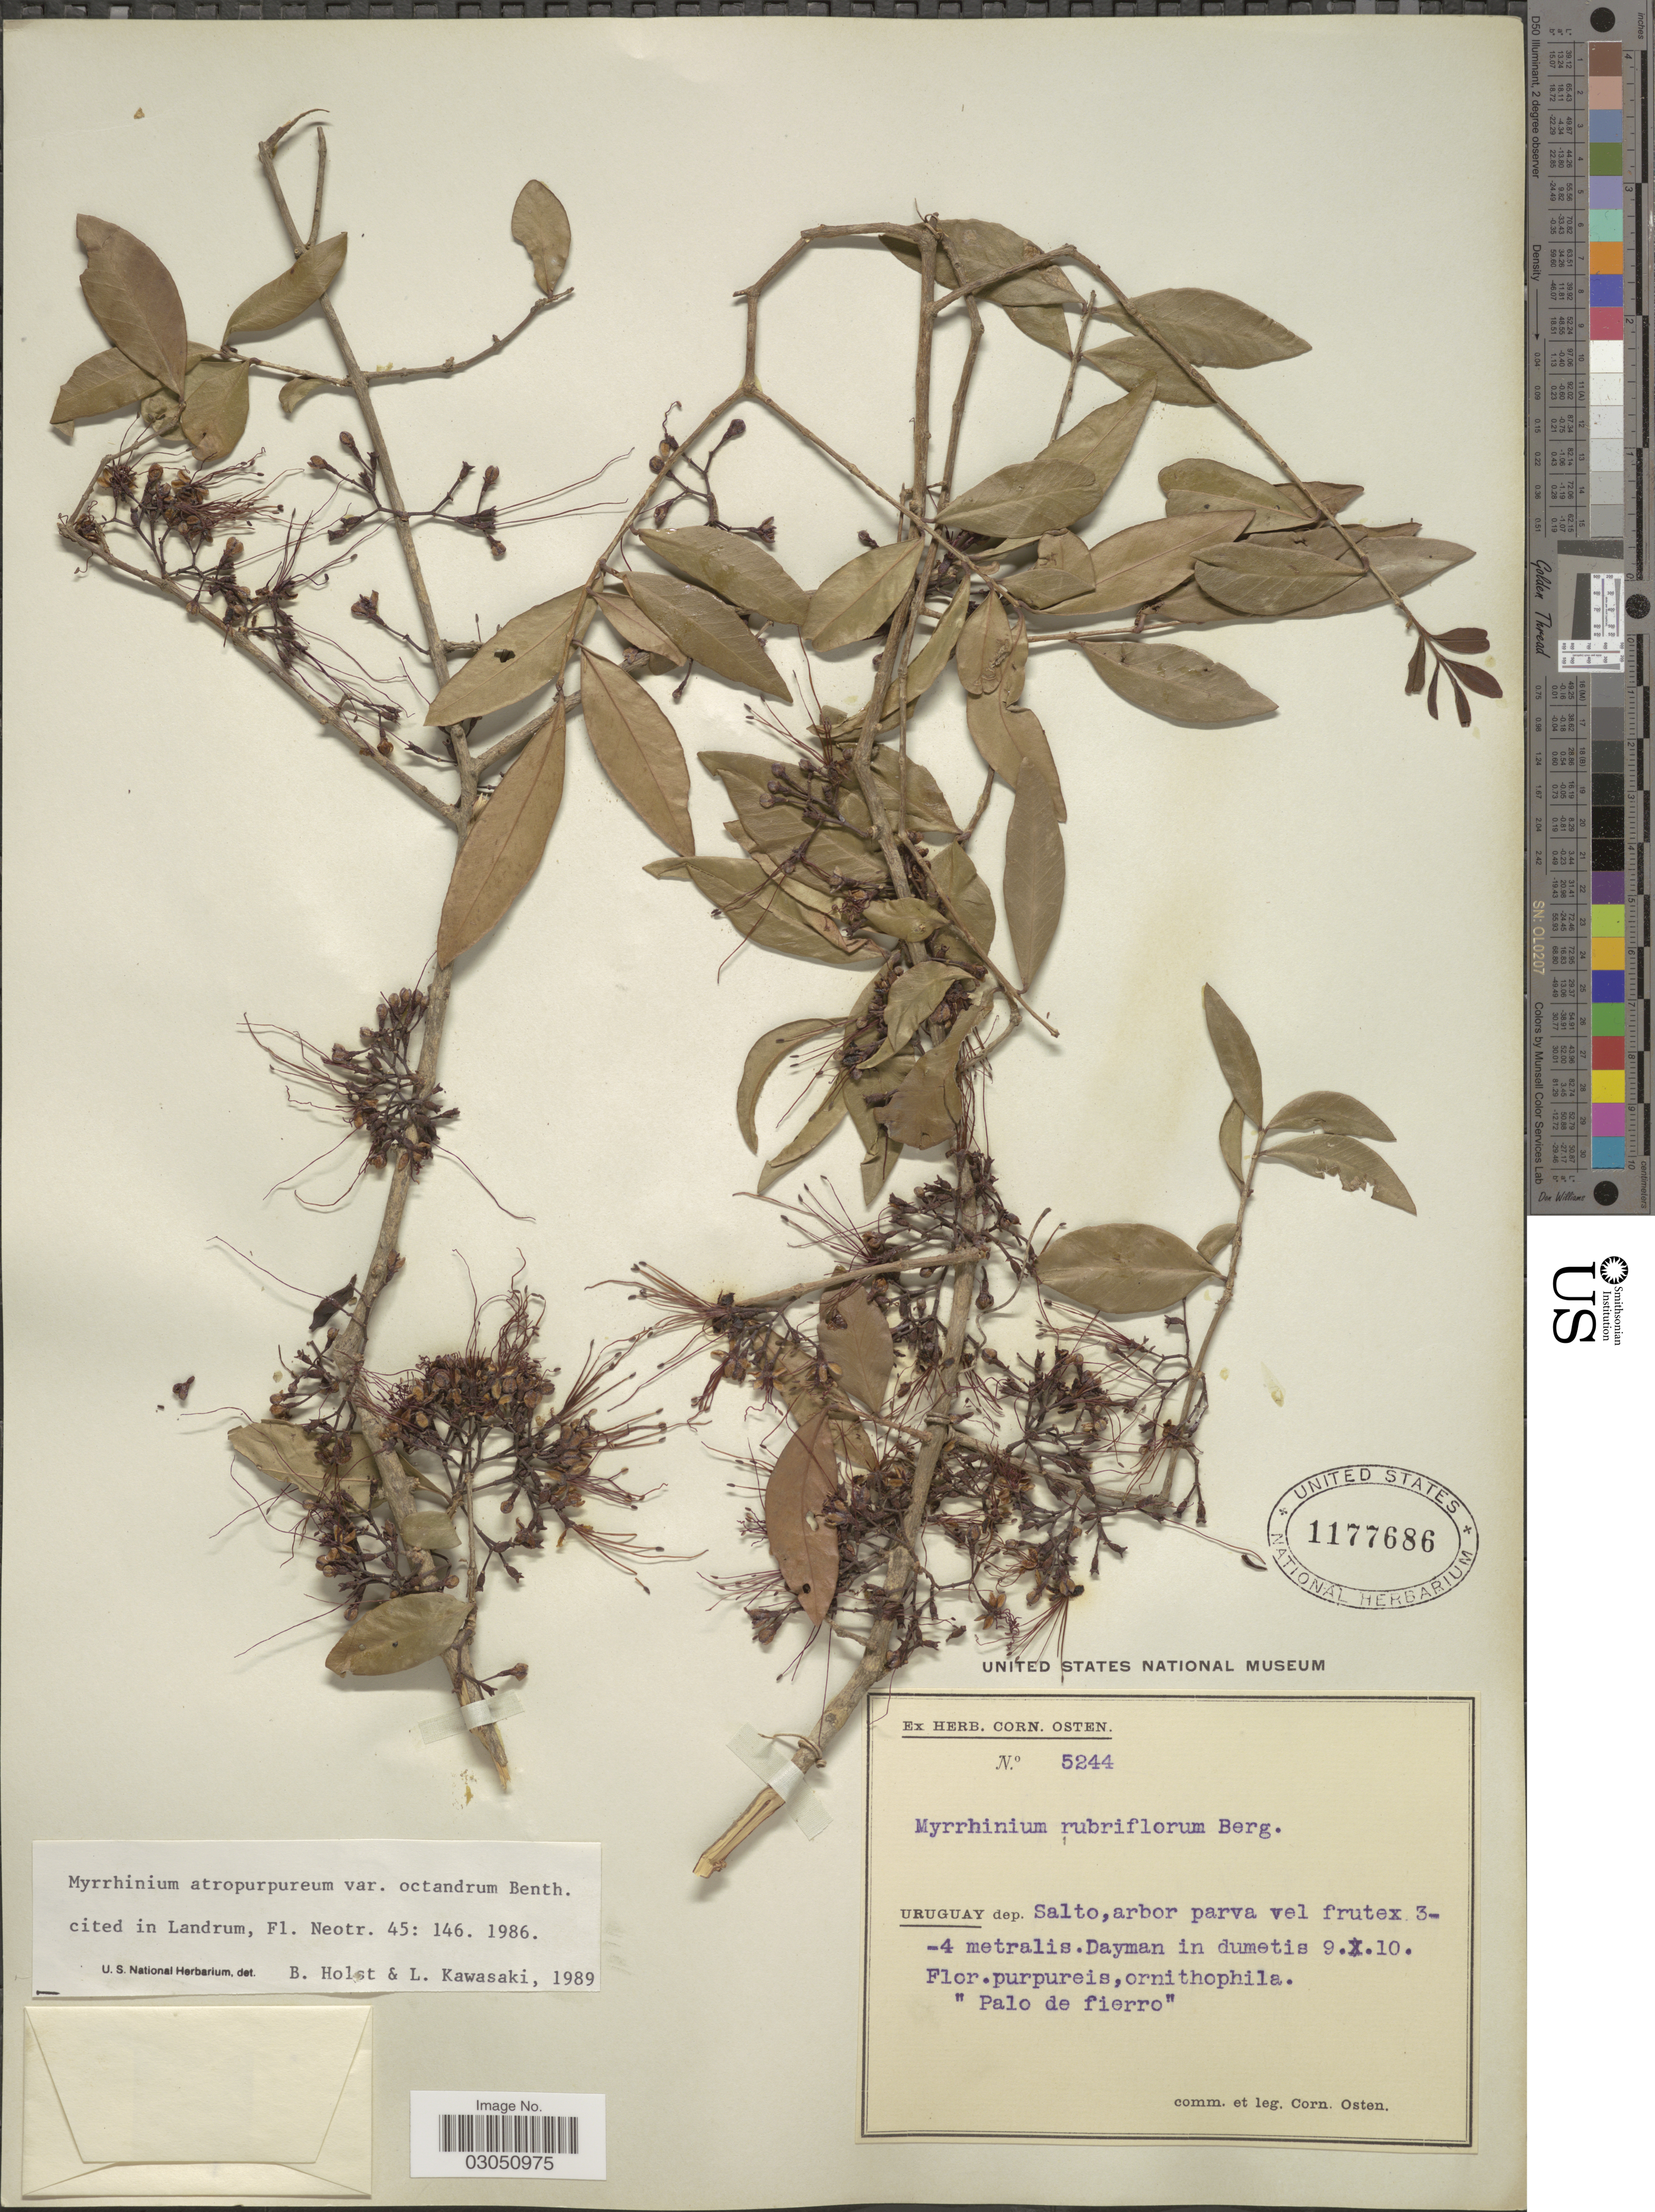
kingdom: Plantae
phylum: Tracheophyta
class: Magnoliopsida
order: Myrtales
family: Myrtaceae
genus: Myrrhinium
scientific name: Myrrhinium atropurpureum var. octandrum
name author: Benth.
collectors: C. Osten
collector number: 5244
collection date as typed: Transcribed d/m/y: 9/10/10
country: Uruguay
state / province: Salto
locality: Dep. Salto, arbor parva vel frutex 3-4 metralis.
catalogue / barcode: US 1177686